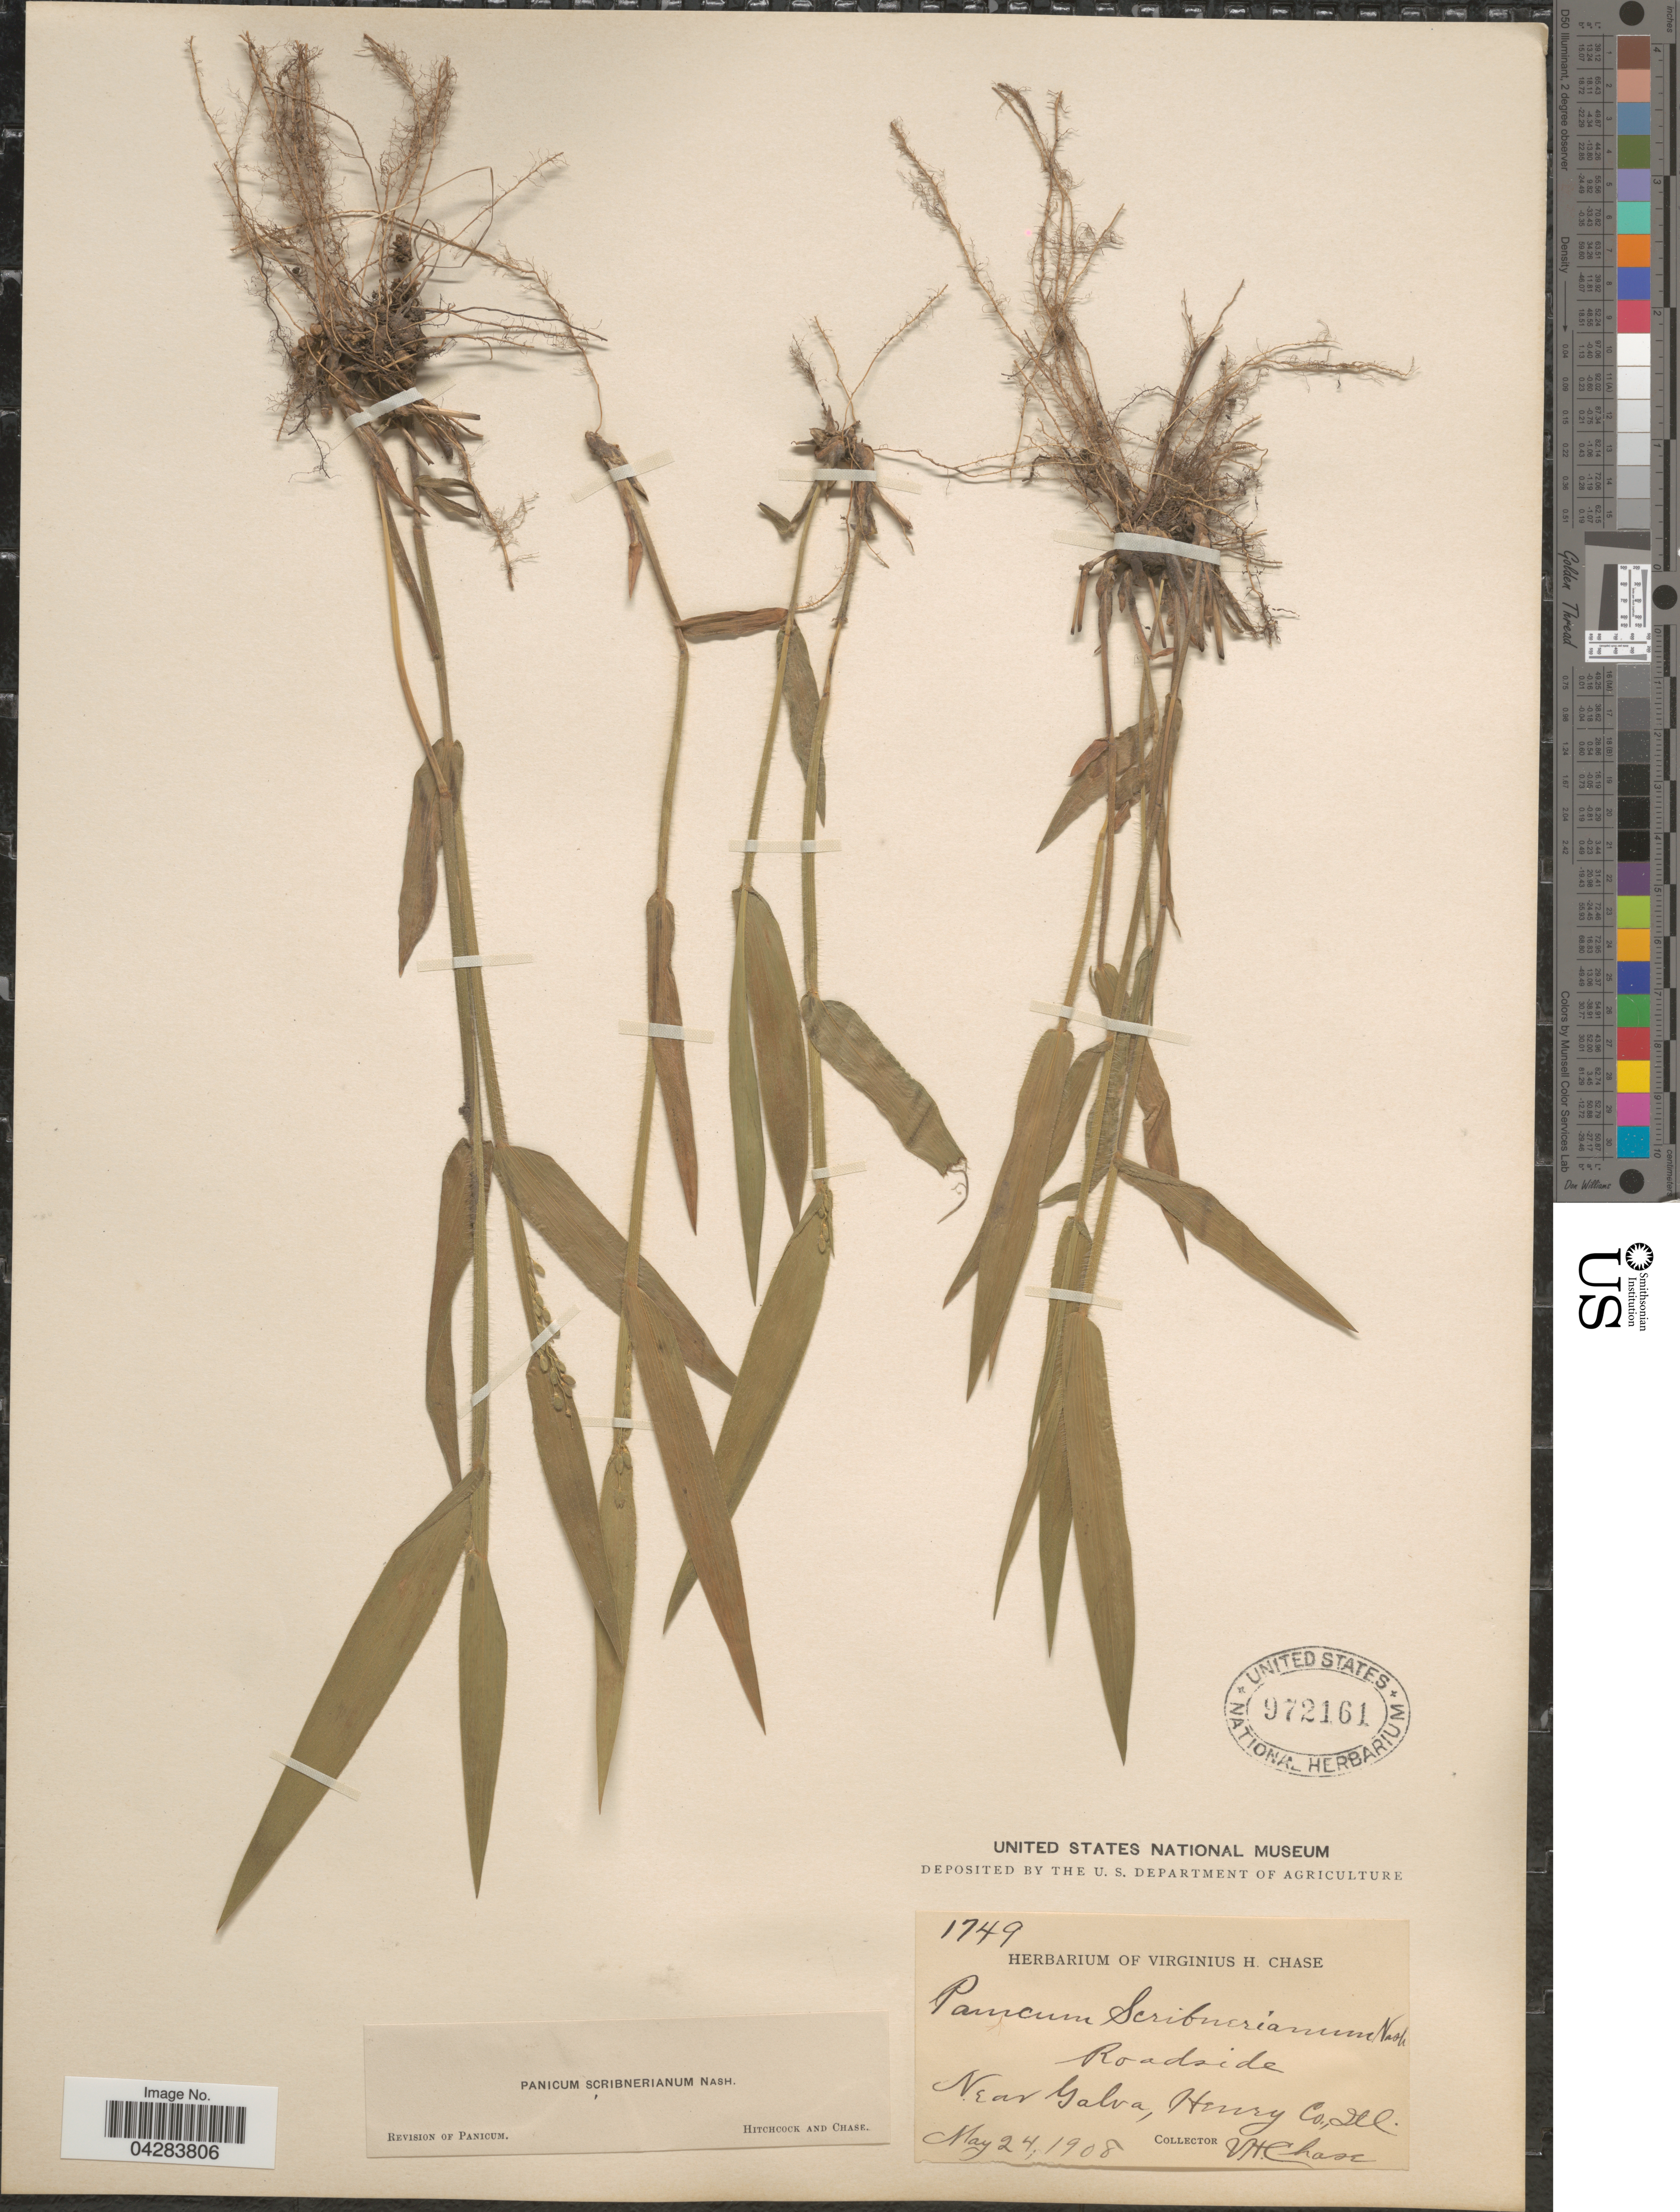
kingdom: Plantae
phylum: Tracheophyta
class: Liliopsida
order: Poales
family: Poaceae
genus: Dichanthelium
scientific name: Dichanthelium oligosanthes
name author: (Schult.) Gould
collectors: V. H. Chase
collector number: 1749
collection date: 1908-05-24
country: United States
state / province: Illinois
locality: Roadside. Near Galva, Henry Co.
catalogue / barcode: US 972161